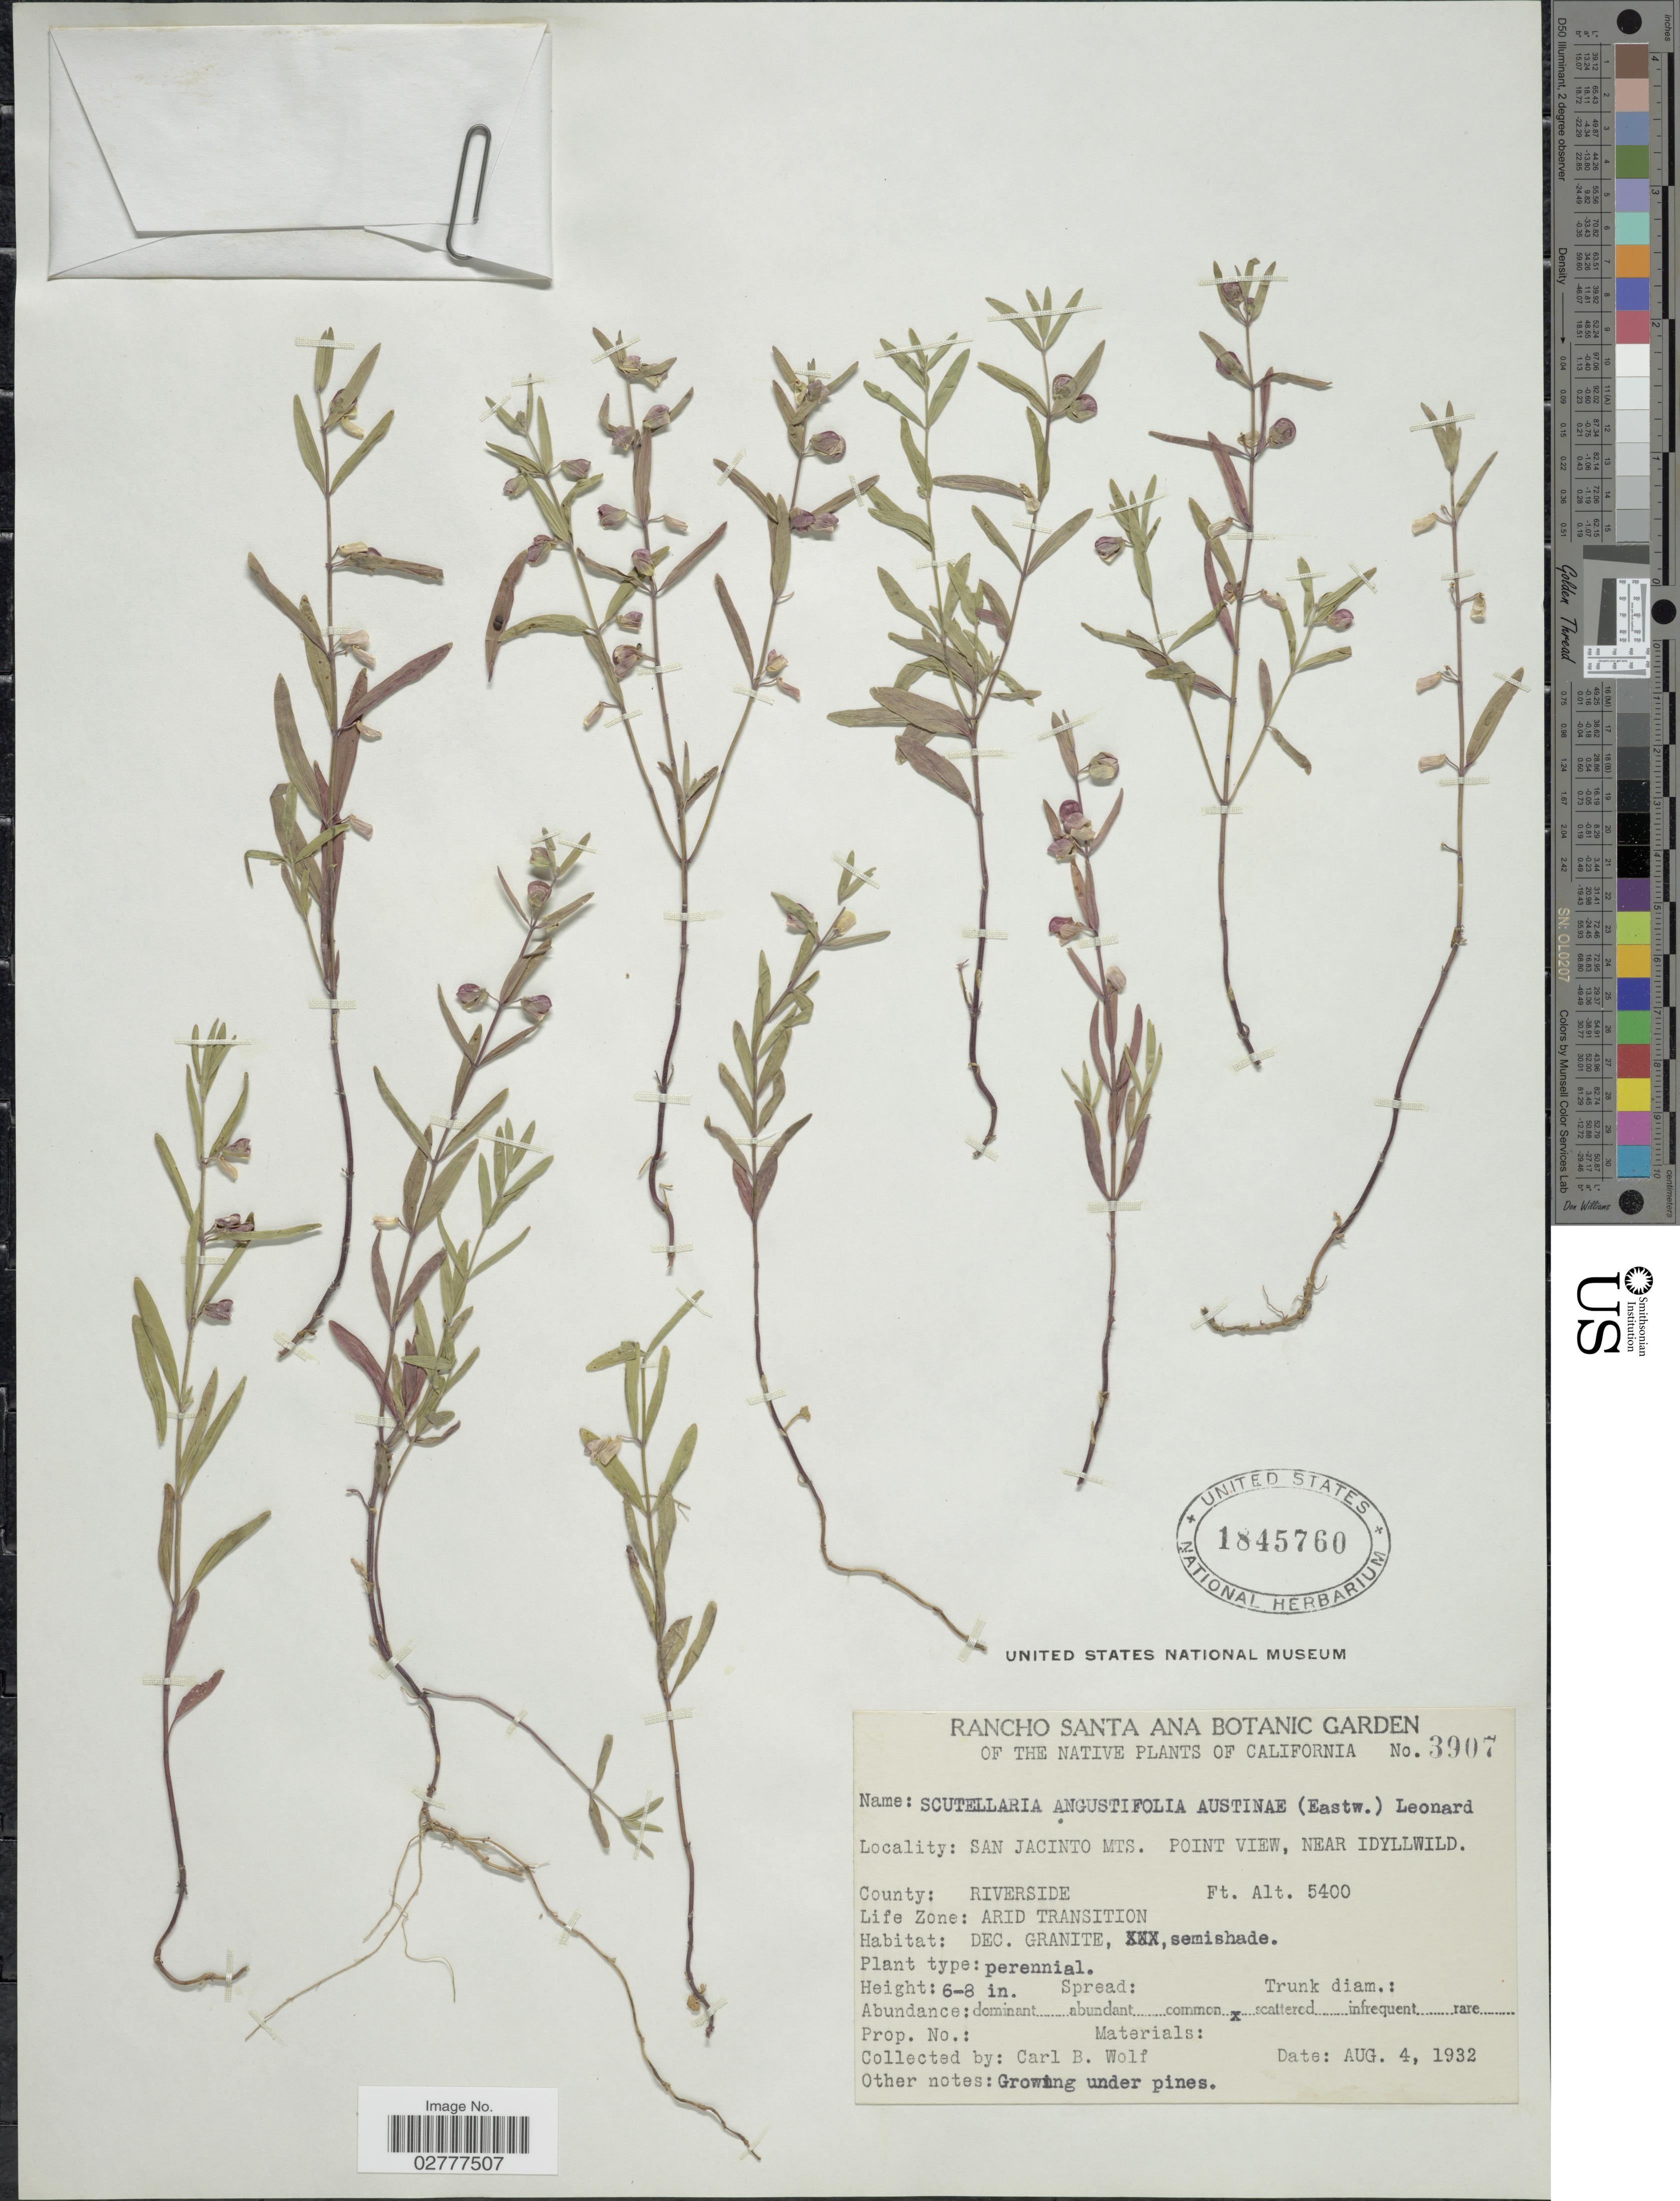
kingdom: Plantae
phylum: Tracheophyta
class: Magnoliopsida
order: Lamiales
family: Lamiaceae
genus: Scutellaria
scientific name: Scutellaria austinae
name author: Eastw.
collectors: C. B. Wolf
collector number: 3907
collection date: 1932-08-04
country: United States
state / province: California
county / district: Riverside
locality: San Jacinto Mts. Point View, near Idyllwild, County Riverside.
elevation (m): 1646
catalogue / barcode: US 1845760